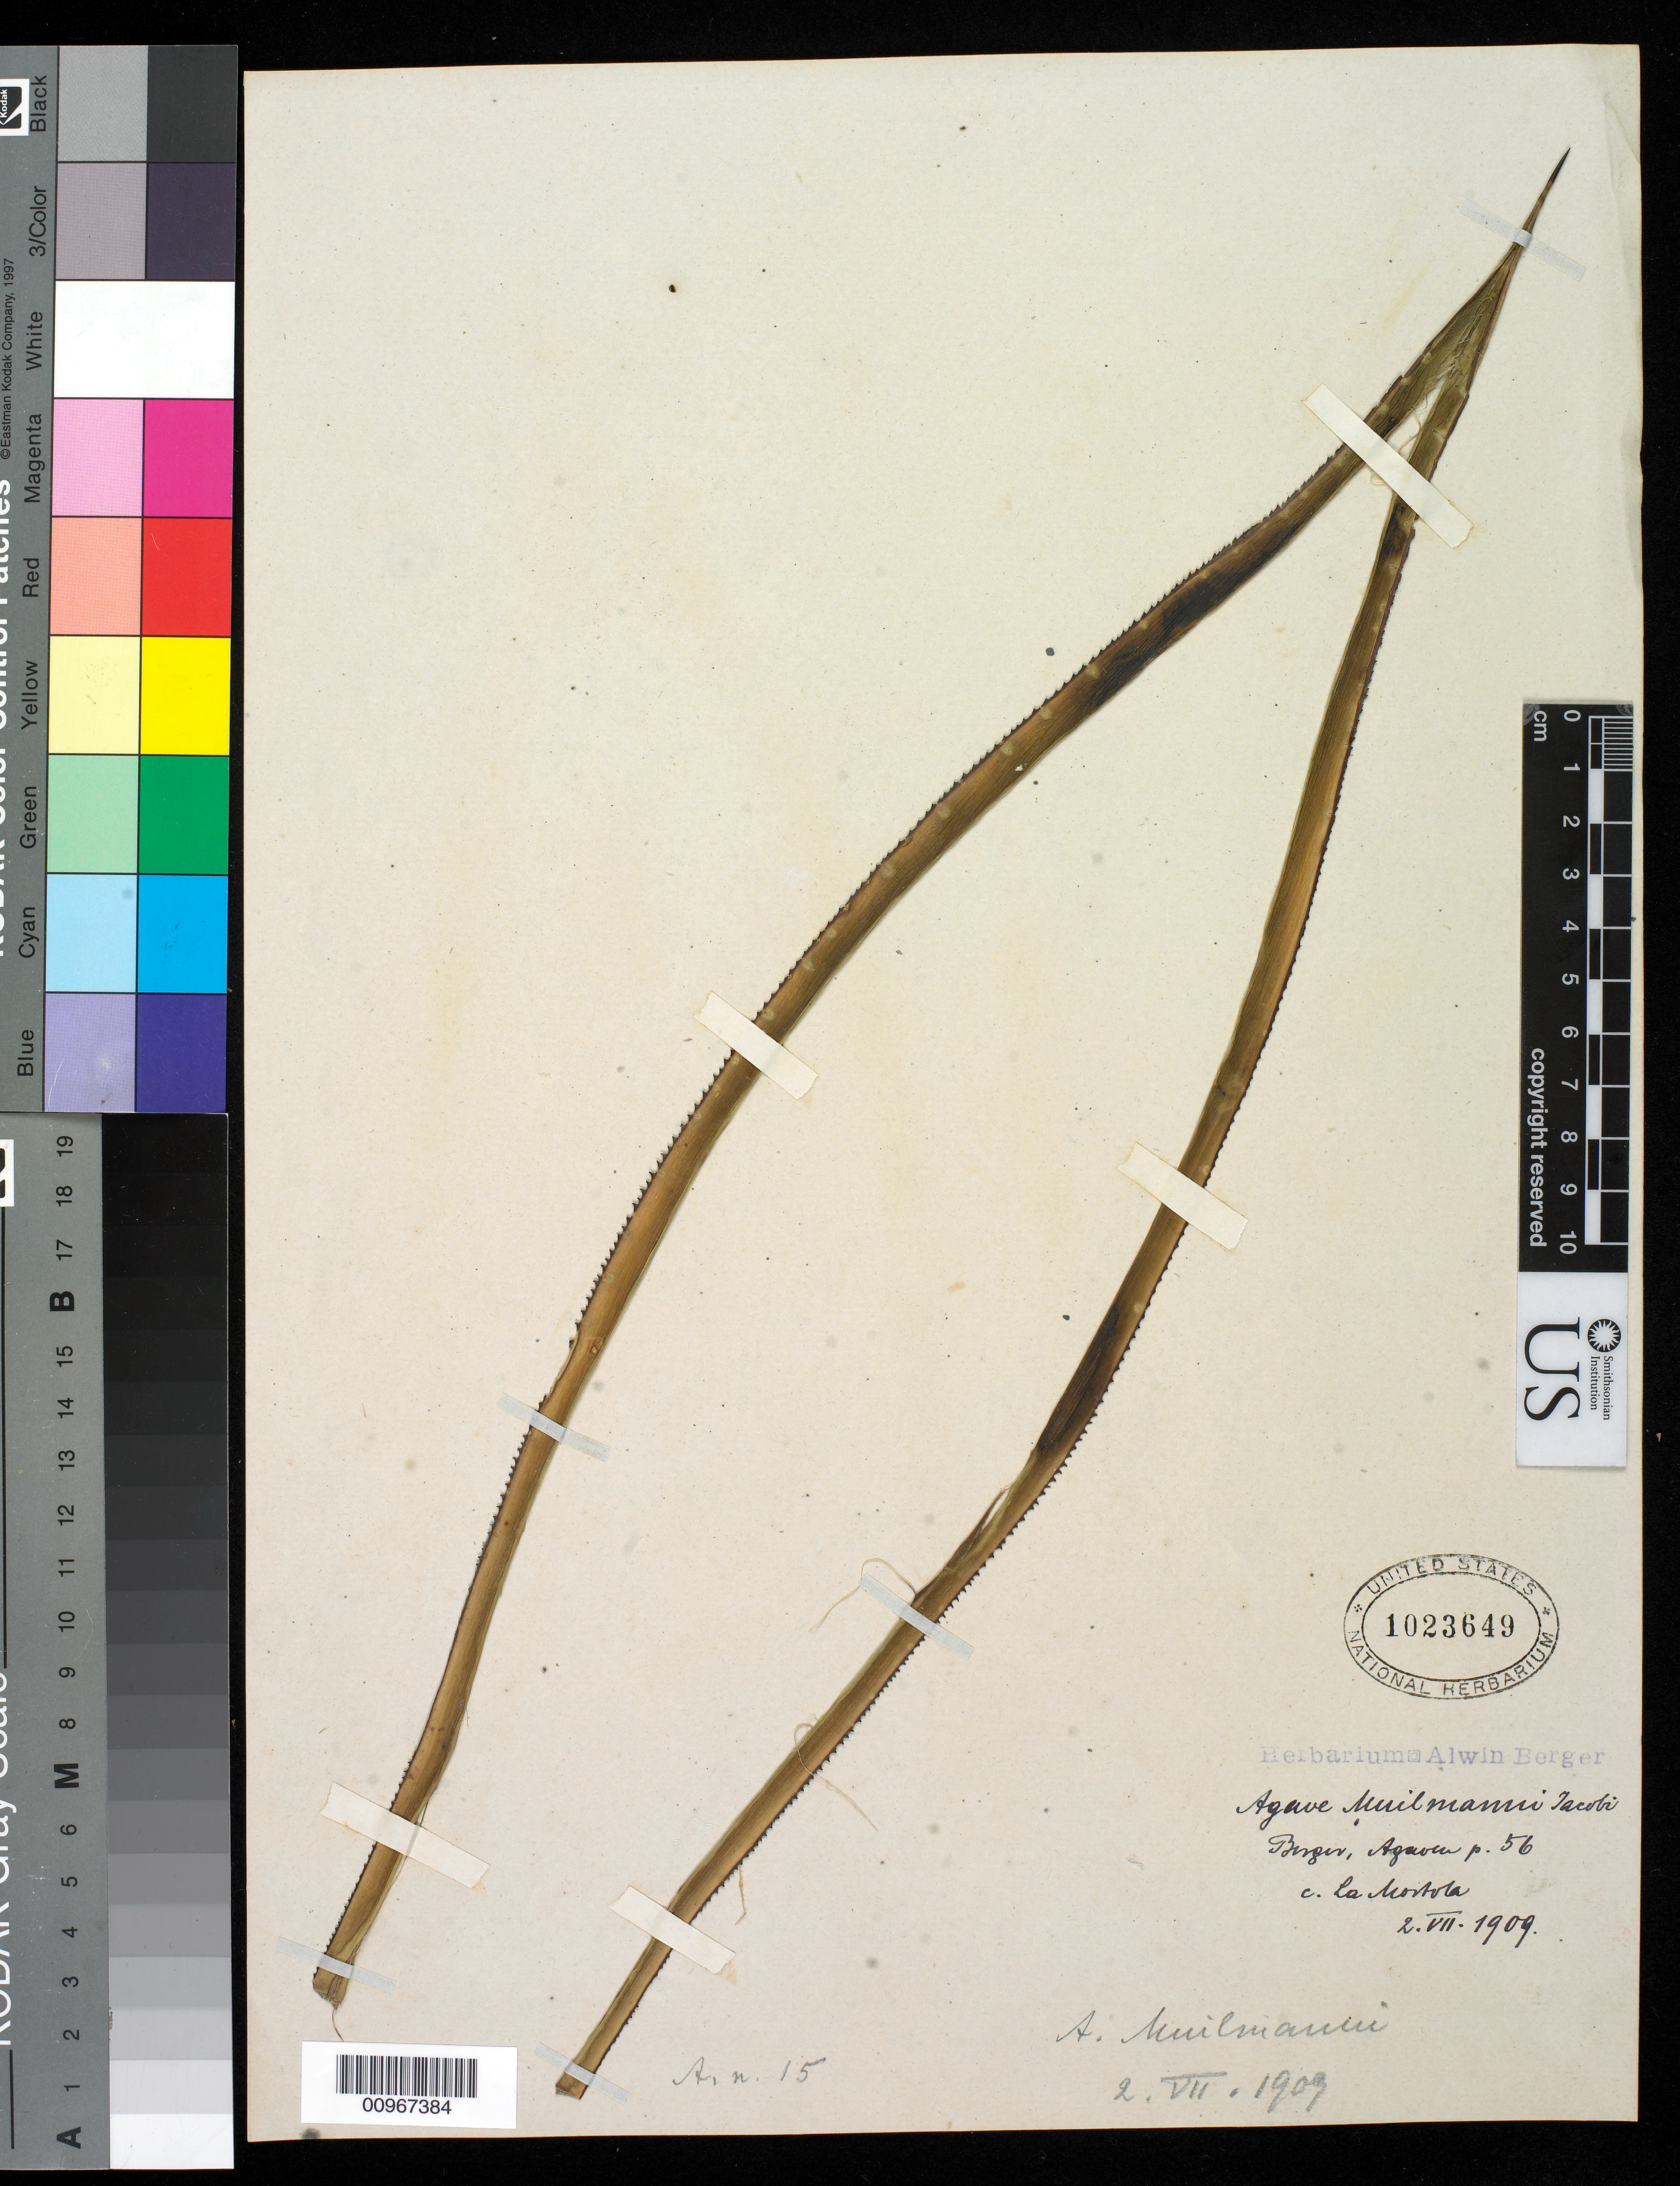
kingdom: Plantae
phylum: Tracheophyta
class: Liliopsida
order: Asparagales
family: Asparagaceae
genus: Agave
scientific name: Agave muilmanni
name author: Jacobi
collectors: ex herb. A. Berger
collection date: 1909-06-02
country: Mexico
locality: Cultivated at La Mortola, Italy.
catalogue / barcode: US 1023649